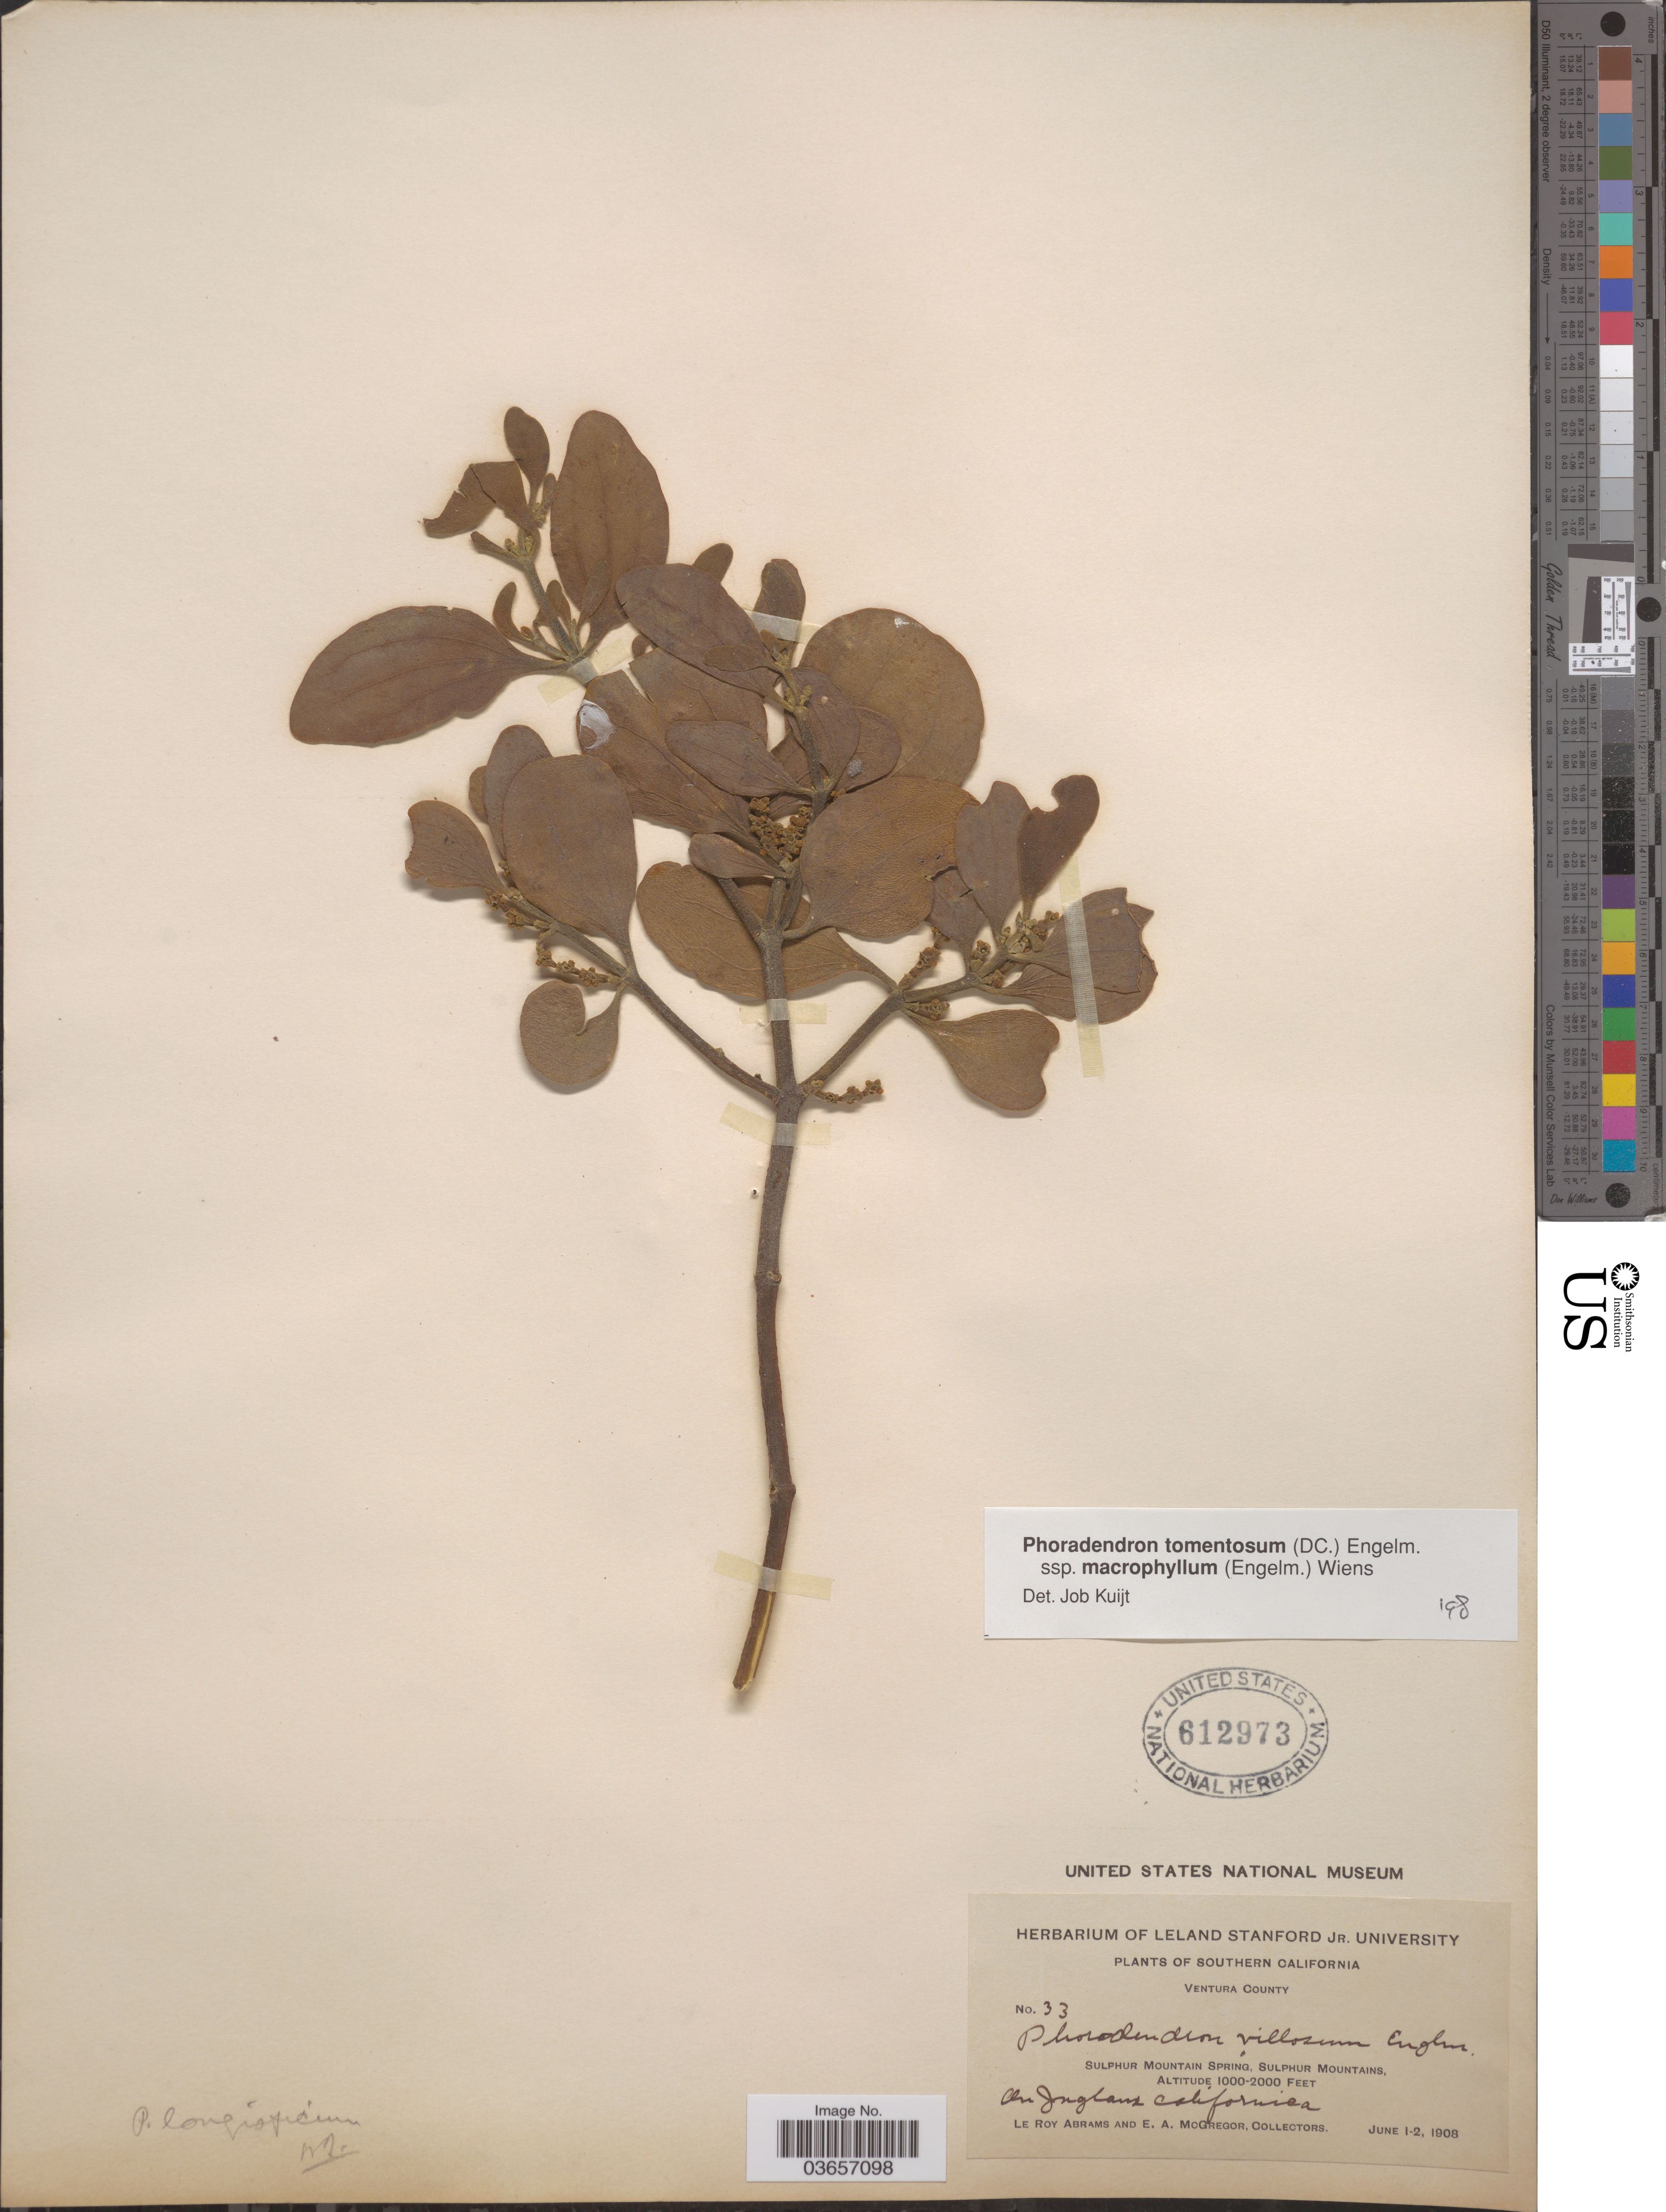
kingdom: Plantae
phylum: Tracheophyta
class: Magnoliopsida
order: Santalales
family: Viscaceae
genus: Phoradendron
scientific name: Phoradendron tomentosum subsp. macrophyllum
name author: DC.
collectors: L. Abrams & E. A. McGregor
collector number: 33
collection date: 1908-06-01/1908-06-02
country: United States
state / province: California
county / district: Ventura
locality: Southern California. Ventura County. Sulphur Mountain Spring, Sulphur Mountains.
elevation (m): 305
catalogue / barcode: US 612973